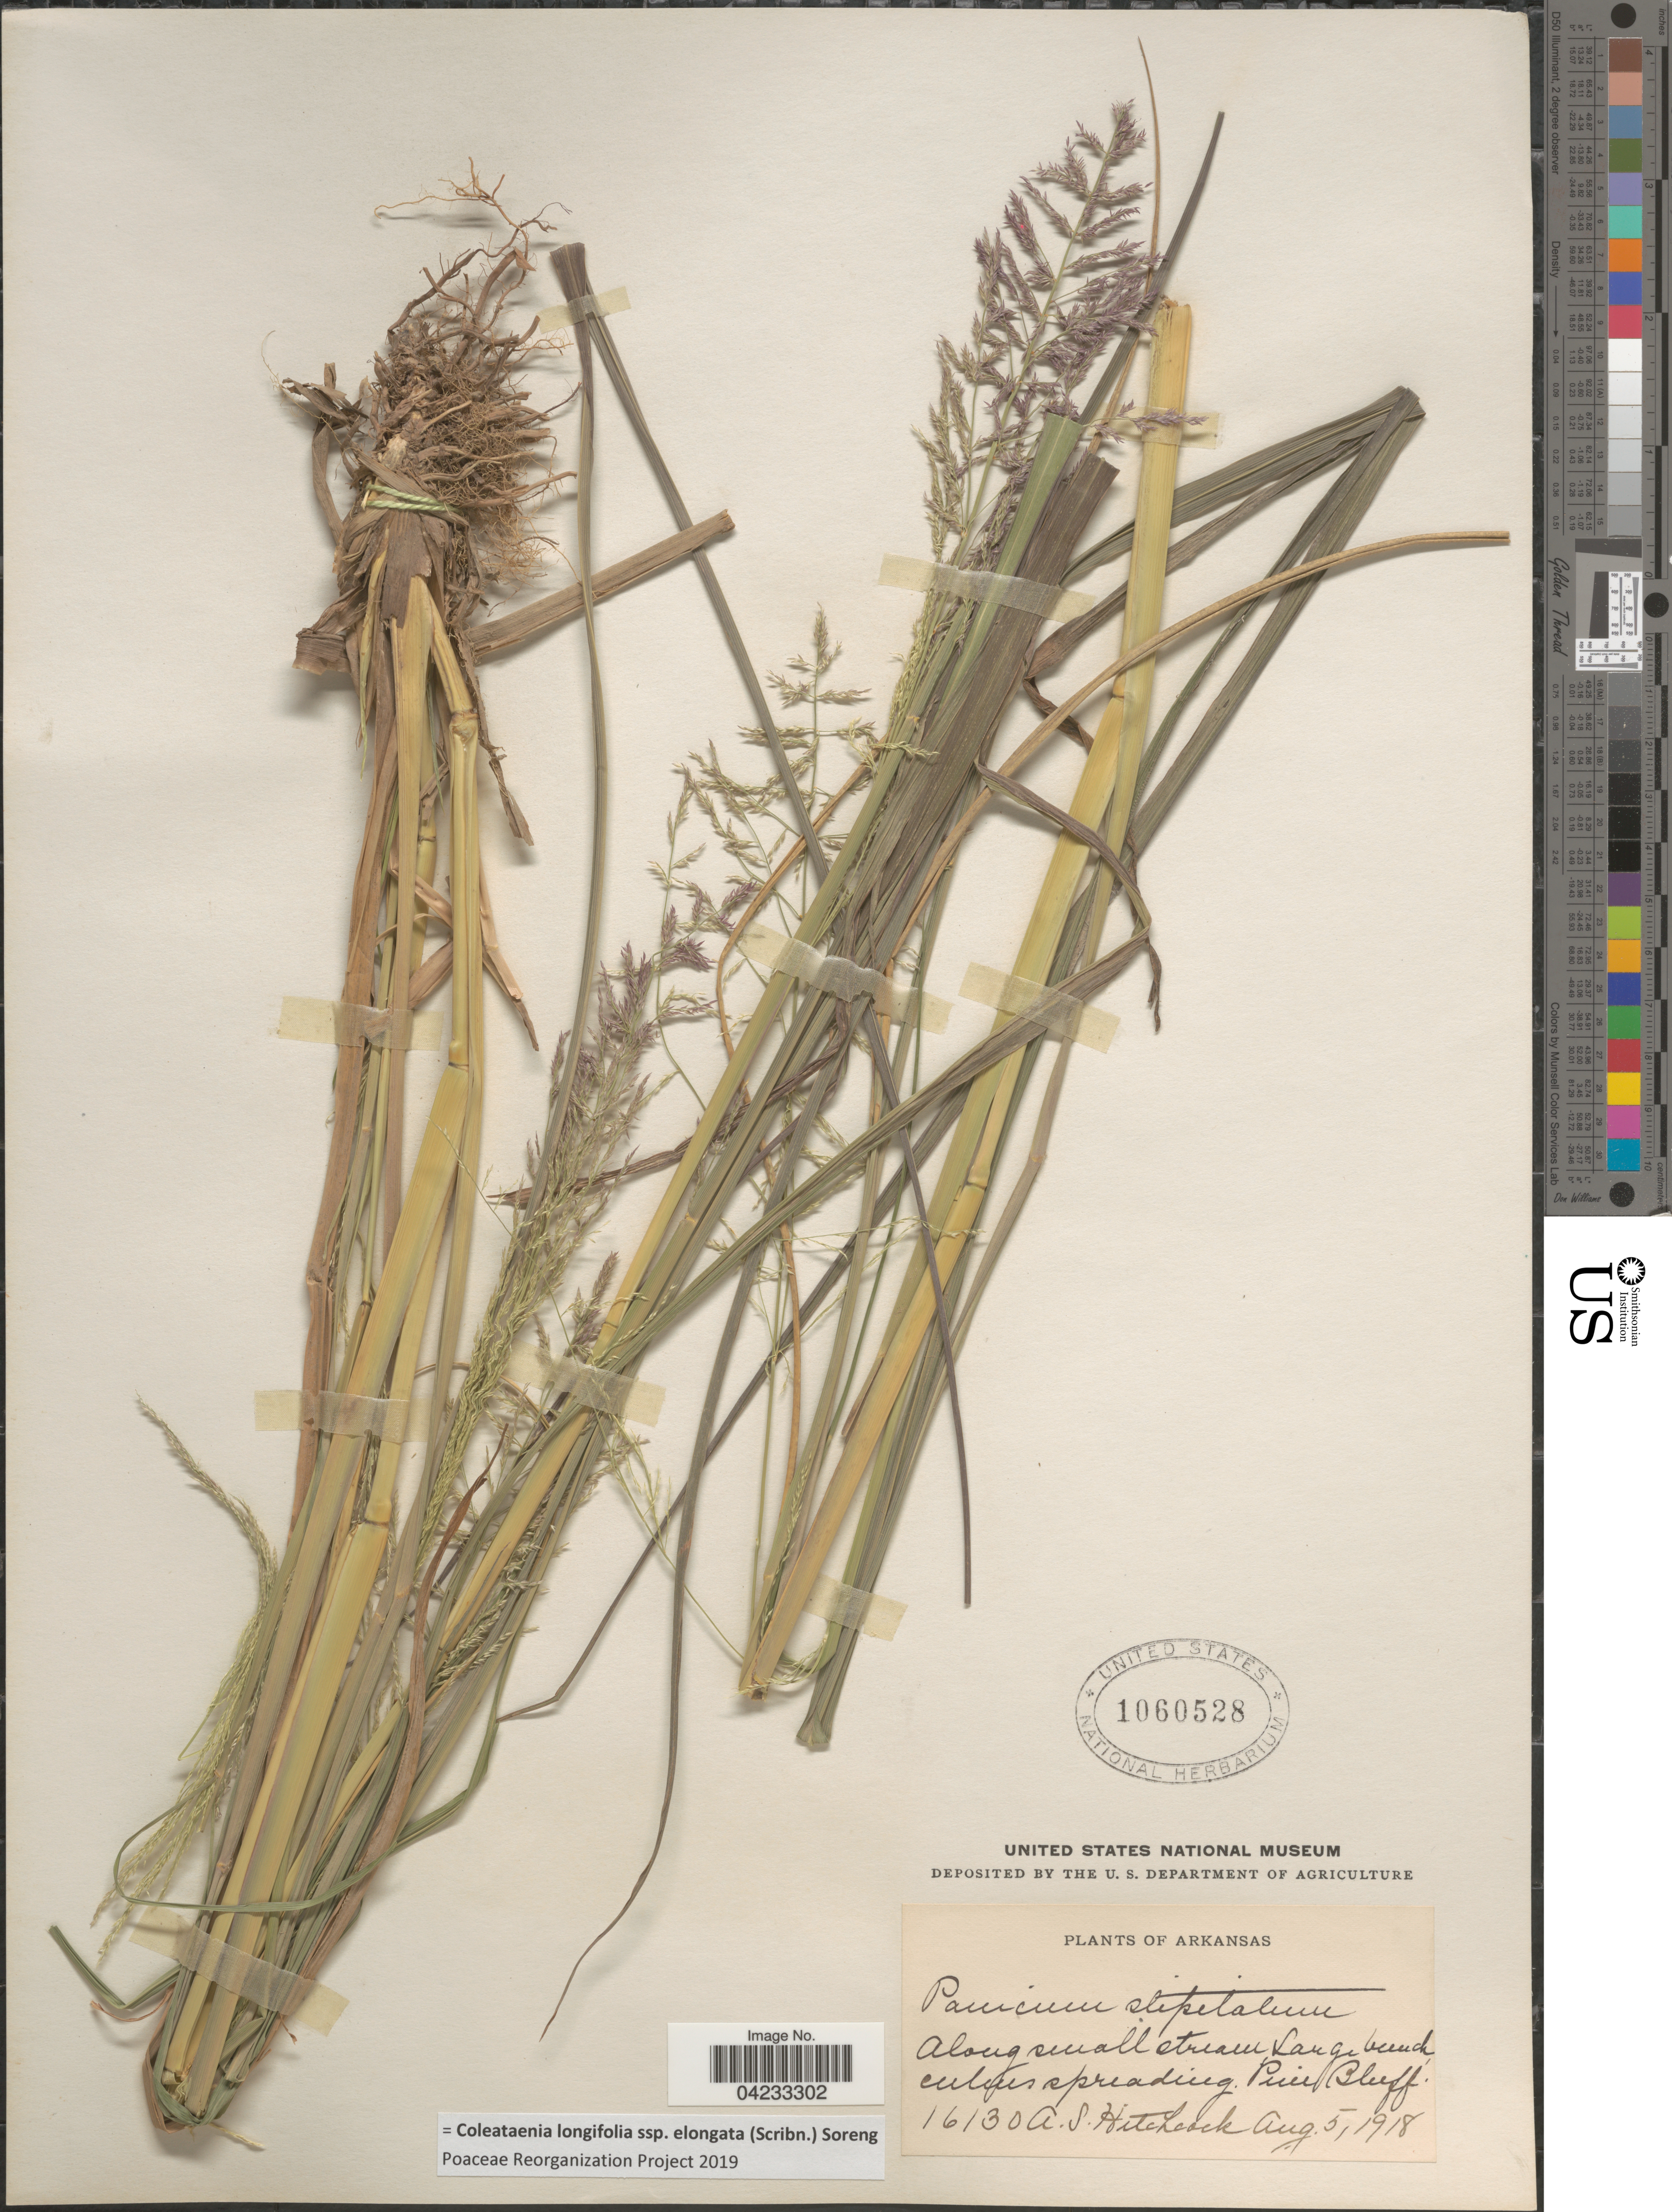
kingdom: Plantae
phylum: Tracheophyta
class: Liliopsida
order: Poales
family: Poaceae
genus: Coleataenia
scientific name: Coleataenia longifolia subsp. elongata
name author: (Scribn.) Soreng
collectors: A. S. Hitchcock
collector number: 16130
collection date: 1918-08-05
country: United States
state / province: Arkansas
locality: Along small stream. Pine Bluff.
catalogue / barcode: US 1060528